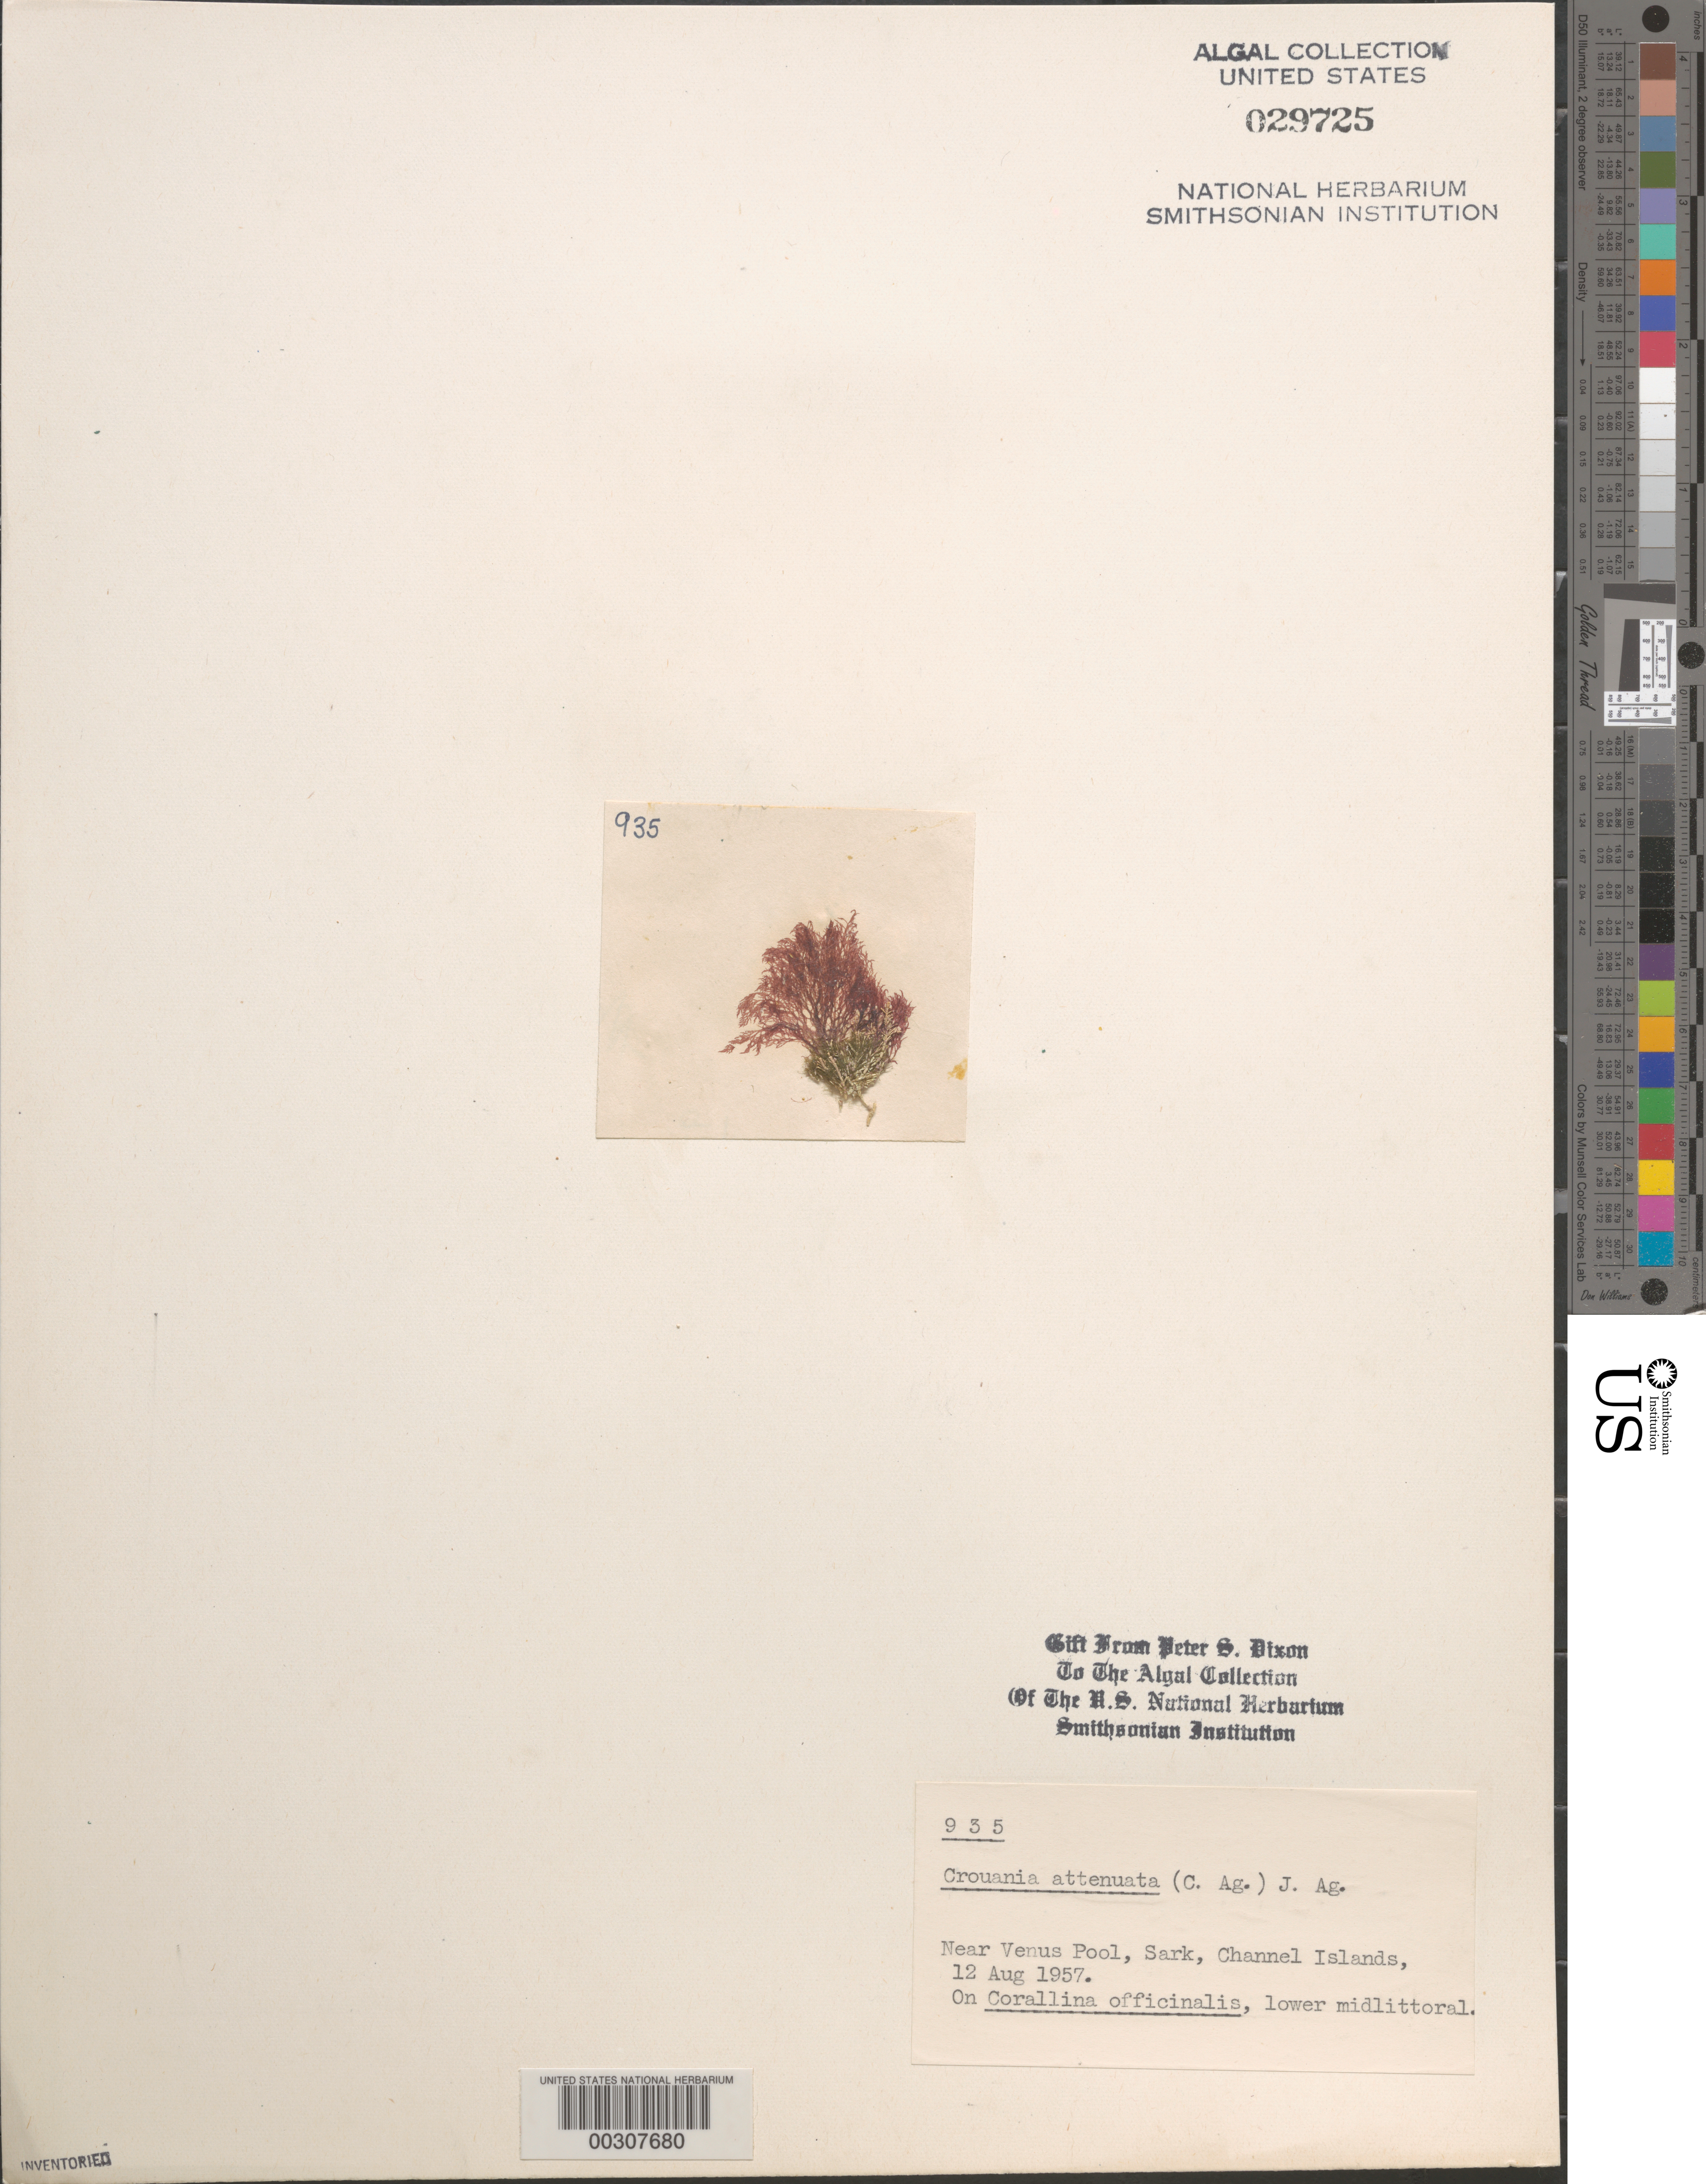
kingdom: Plantae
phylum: Rhodophyta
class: Florideophyceae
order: Ceramiales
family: Callithamniaceae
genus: Crouania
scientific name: Crouania attenuata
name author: (C. Agardh) J. Agardh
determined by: Dixon, P. S.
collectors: P. S. Dixon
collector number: PSD 935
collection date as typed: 12 Aug 1957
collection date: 1957-08-12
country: United Kingdom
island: Sark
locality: Channel Islands. Bailiwick of Guernsey. Near Venus Pool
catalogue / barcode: US 29725